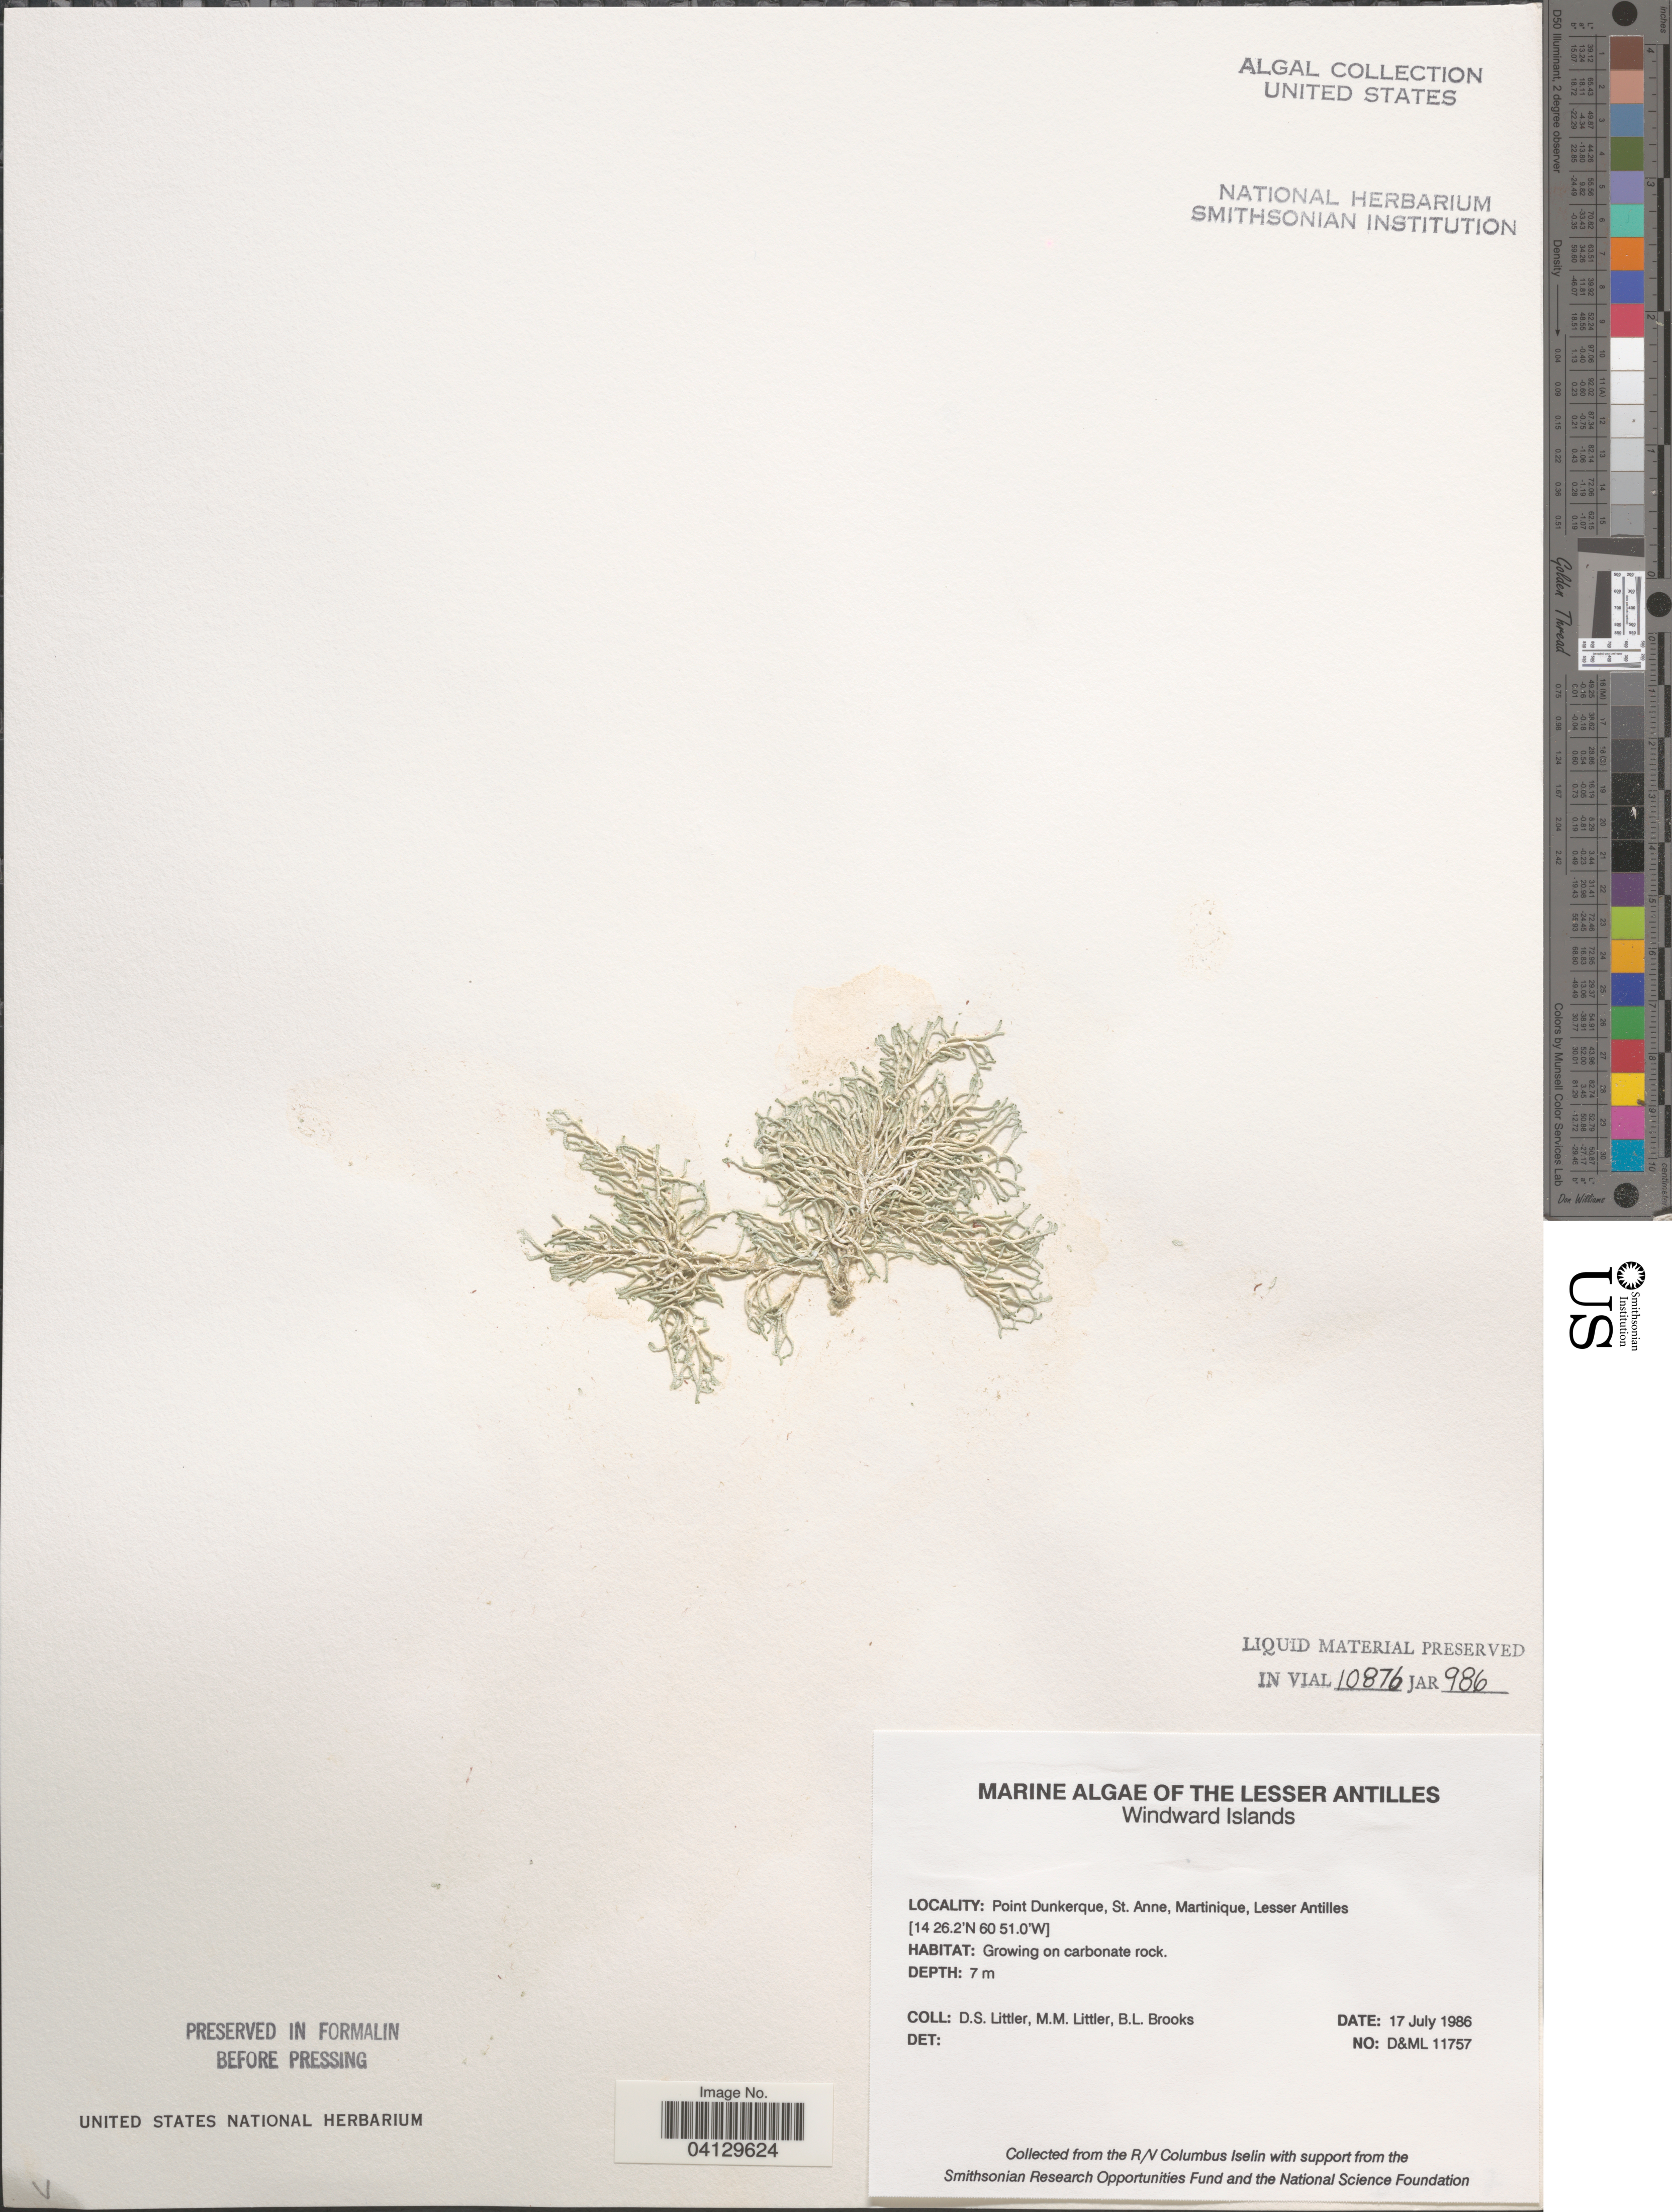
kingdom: Plantae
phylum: Rhodophyta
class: Florideophyceae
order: Corallinales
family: Corallinaceae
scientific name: Crustose Coralline Algae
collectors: D. S. Littler & B. Brooks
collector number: D&ML11757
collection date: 1986-07-17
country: Martinique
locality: The Lesser Antilles. Windward Islands. Point Dunkerque, St. Anne.